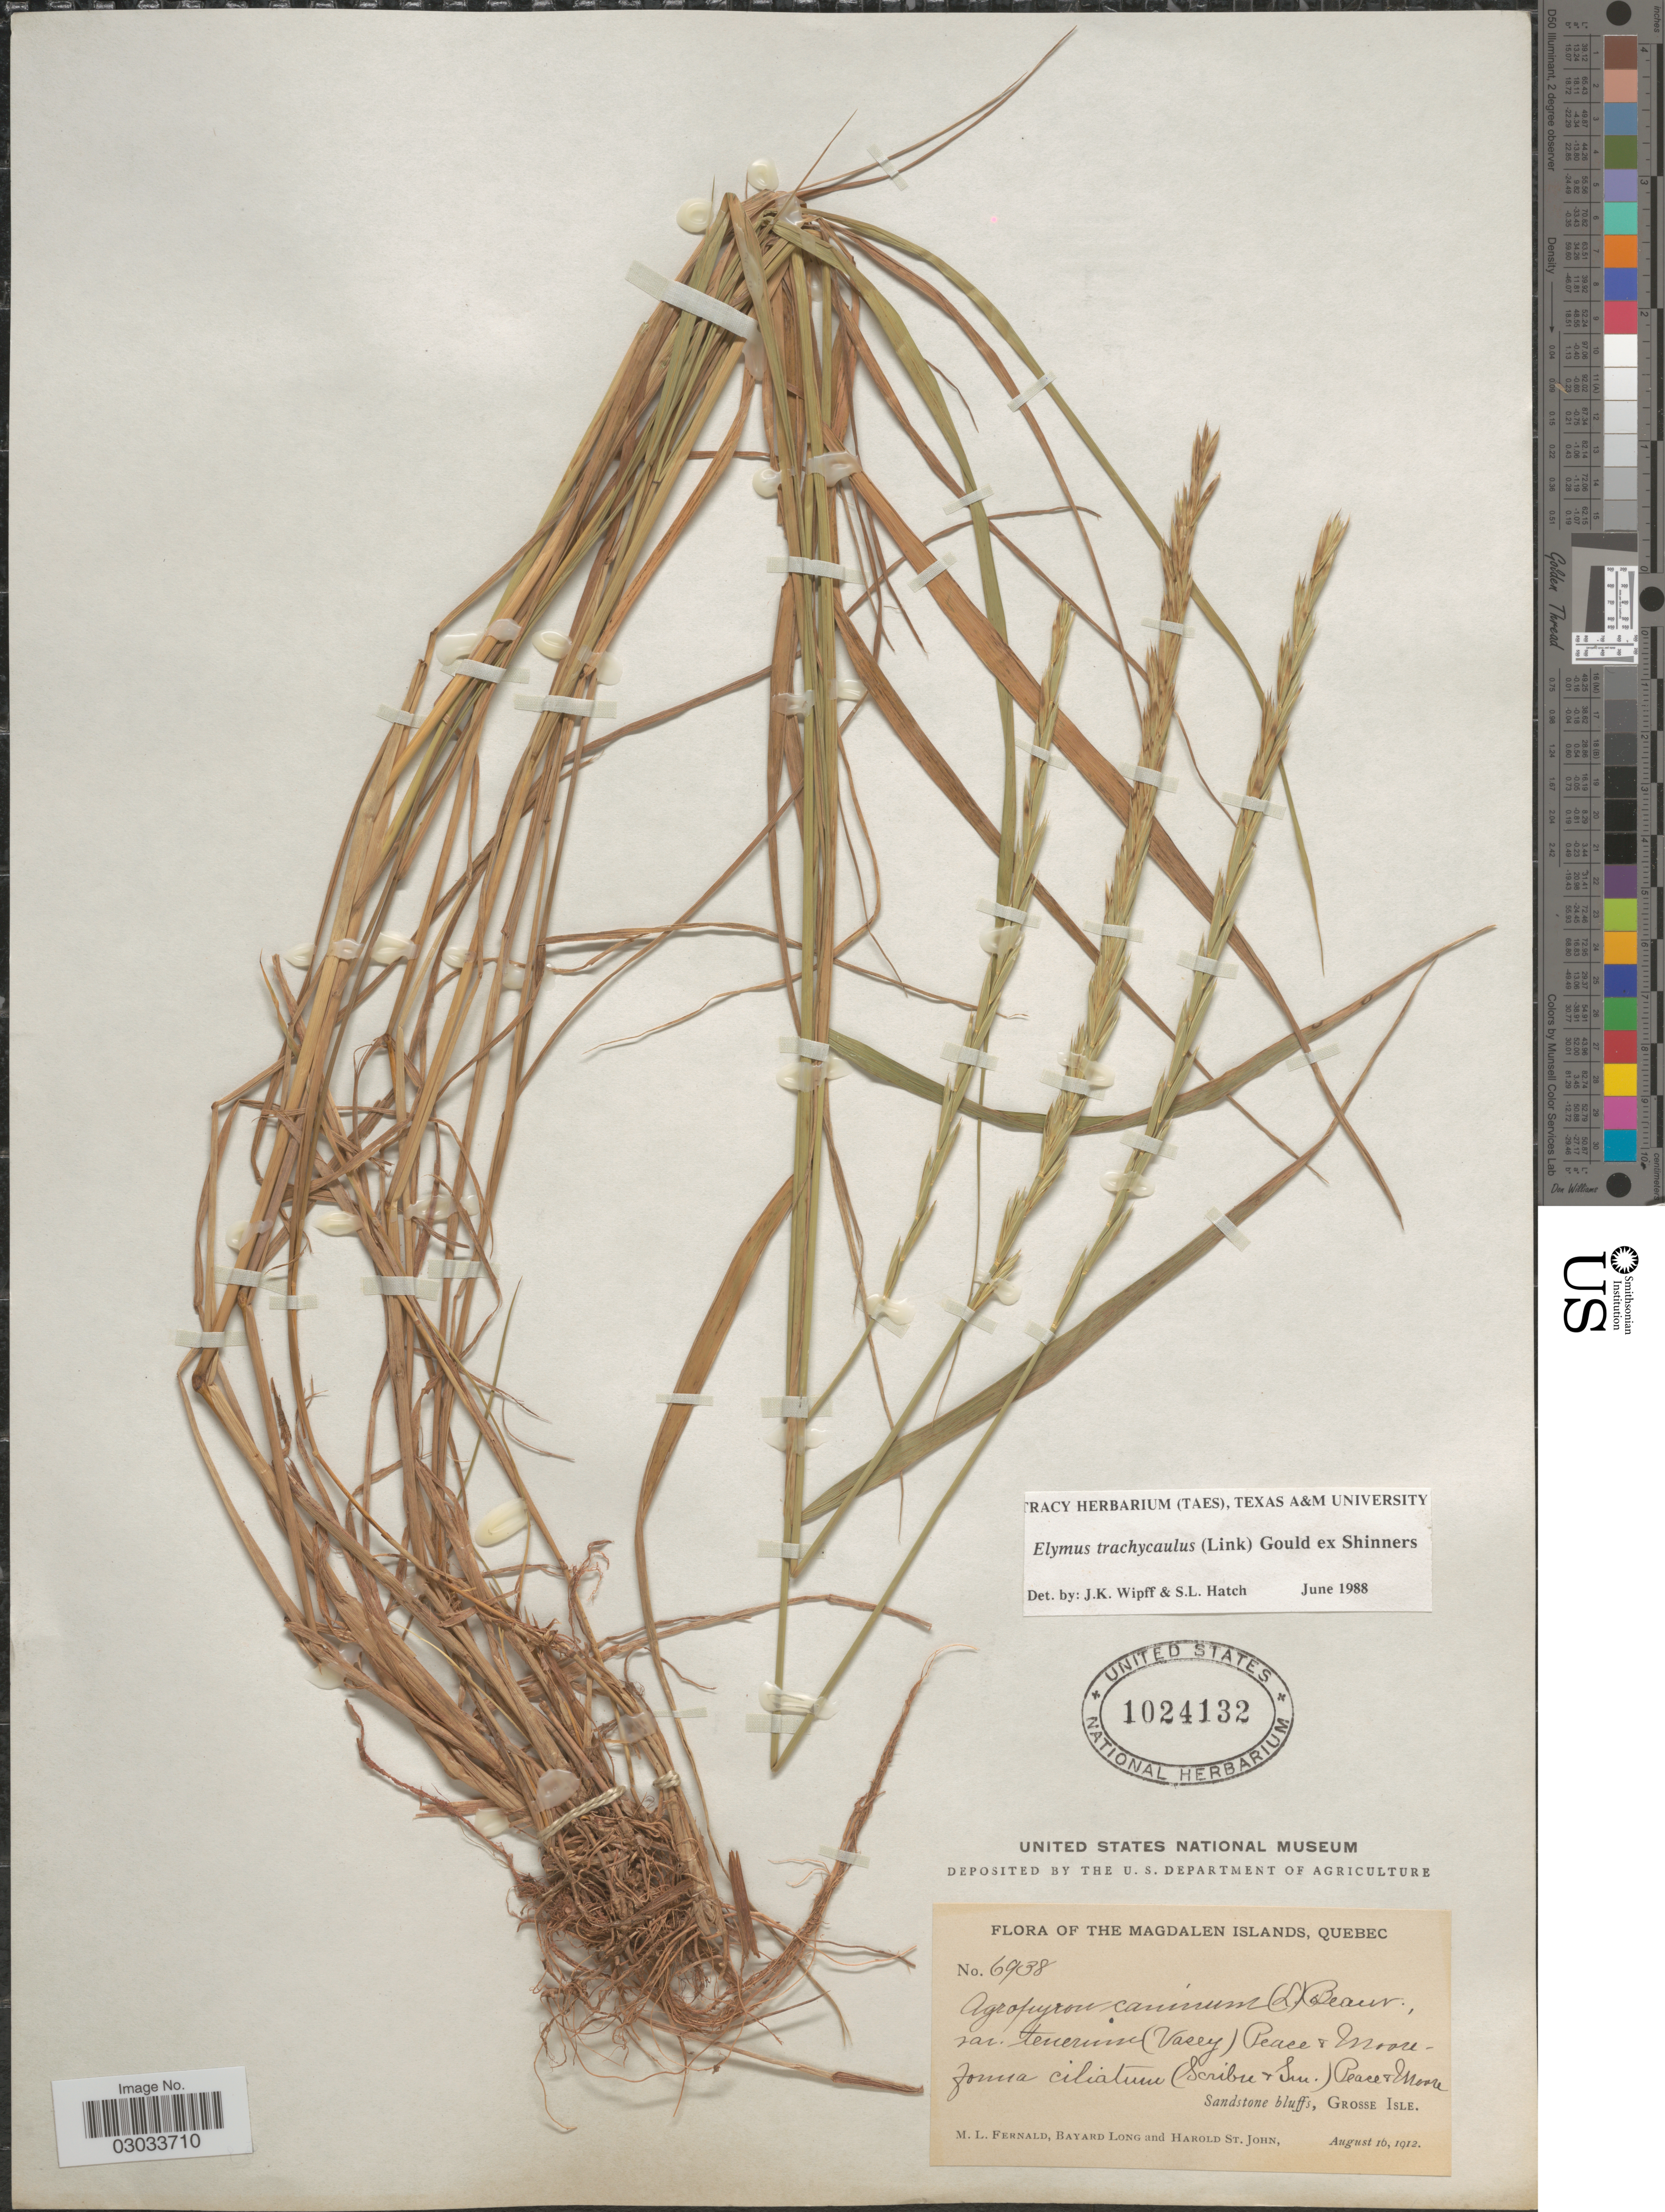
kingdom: Plantae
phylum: Tracheophyta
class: Liliopsida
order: Poales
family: Poaceae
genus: Elymus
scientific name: Elymus trachycaulus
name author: (Link) Gould ex Shinners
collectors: M. L. Fernald, B. Long & H. St. John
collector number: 6938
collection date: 1912-08-16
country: Canada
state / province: Quebec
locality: The Magdalen Islands. Sandstone bluffs, Grosse Isle.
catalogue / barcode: US 1024132